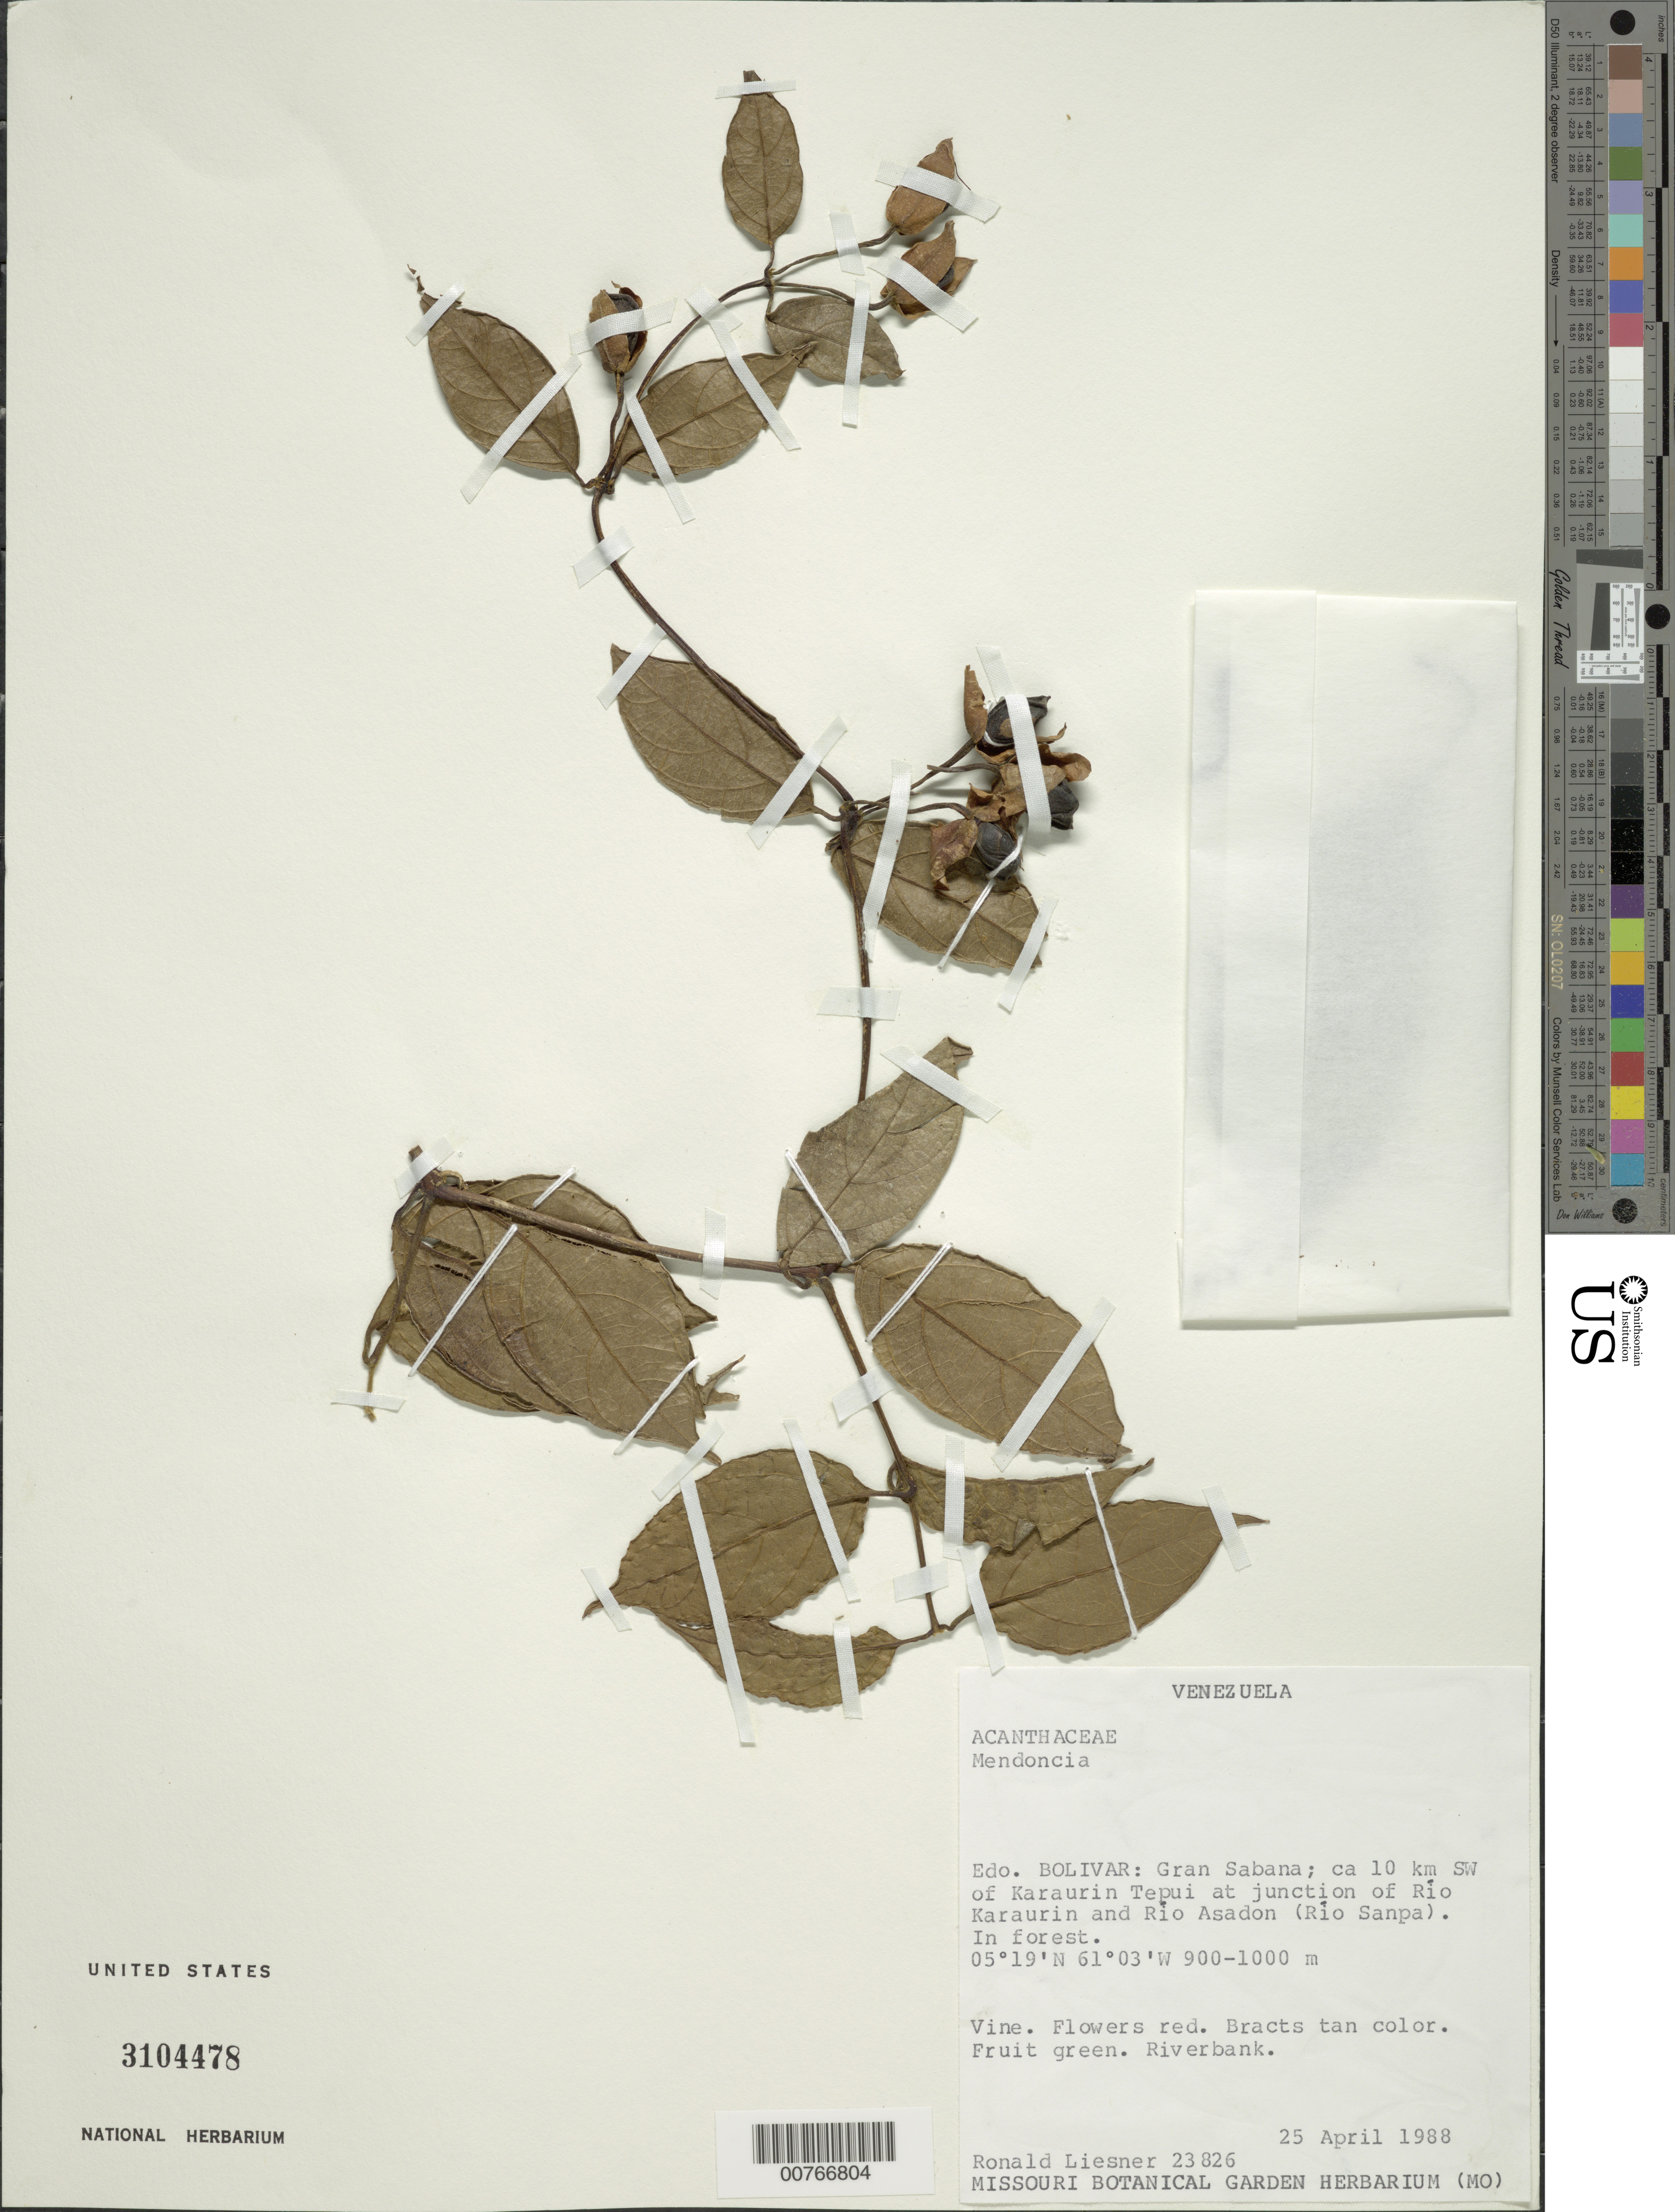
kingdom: Plantae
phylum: Tracheophyta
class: Magnoliopsida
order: Lamiales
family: Acanthaceae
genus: Mendoncia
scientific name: Mendoncia cardonae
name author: Leonard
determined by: Wasshausen, Dieter C., (BOT), Smithsonian Institution - National Museum of Natural History (UNITED STATES)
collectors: R. L. Liesner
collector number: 23826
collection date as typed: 25-Apr-88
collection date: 1988-04-25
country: Venezuela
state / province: Bolívar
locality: Gran Sabana, ca 10 km SW of Karaurin tepuí at junction of Río Karaurin and Río Asadon (Río Sanpa)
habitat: Forest; riverbank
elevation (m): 900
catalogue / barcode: US 3104478